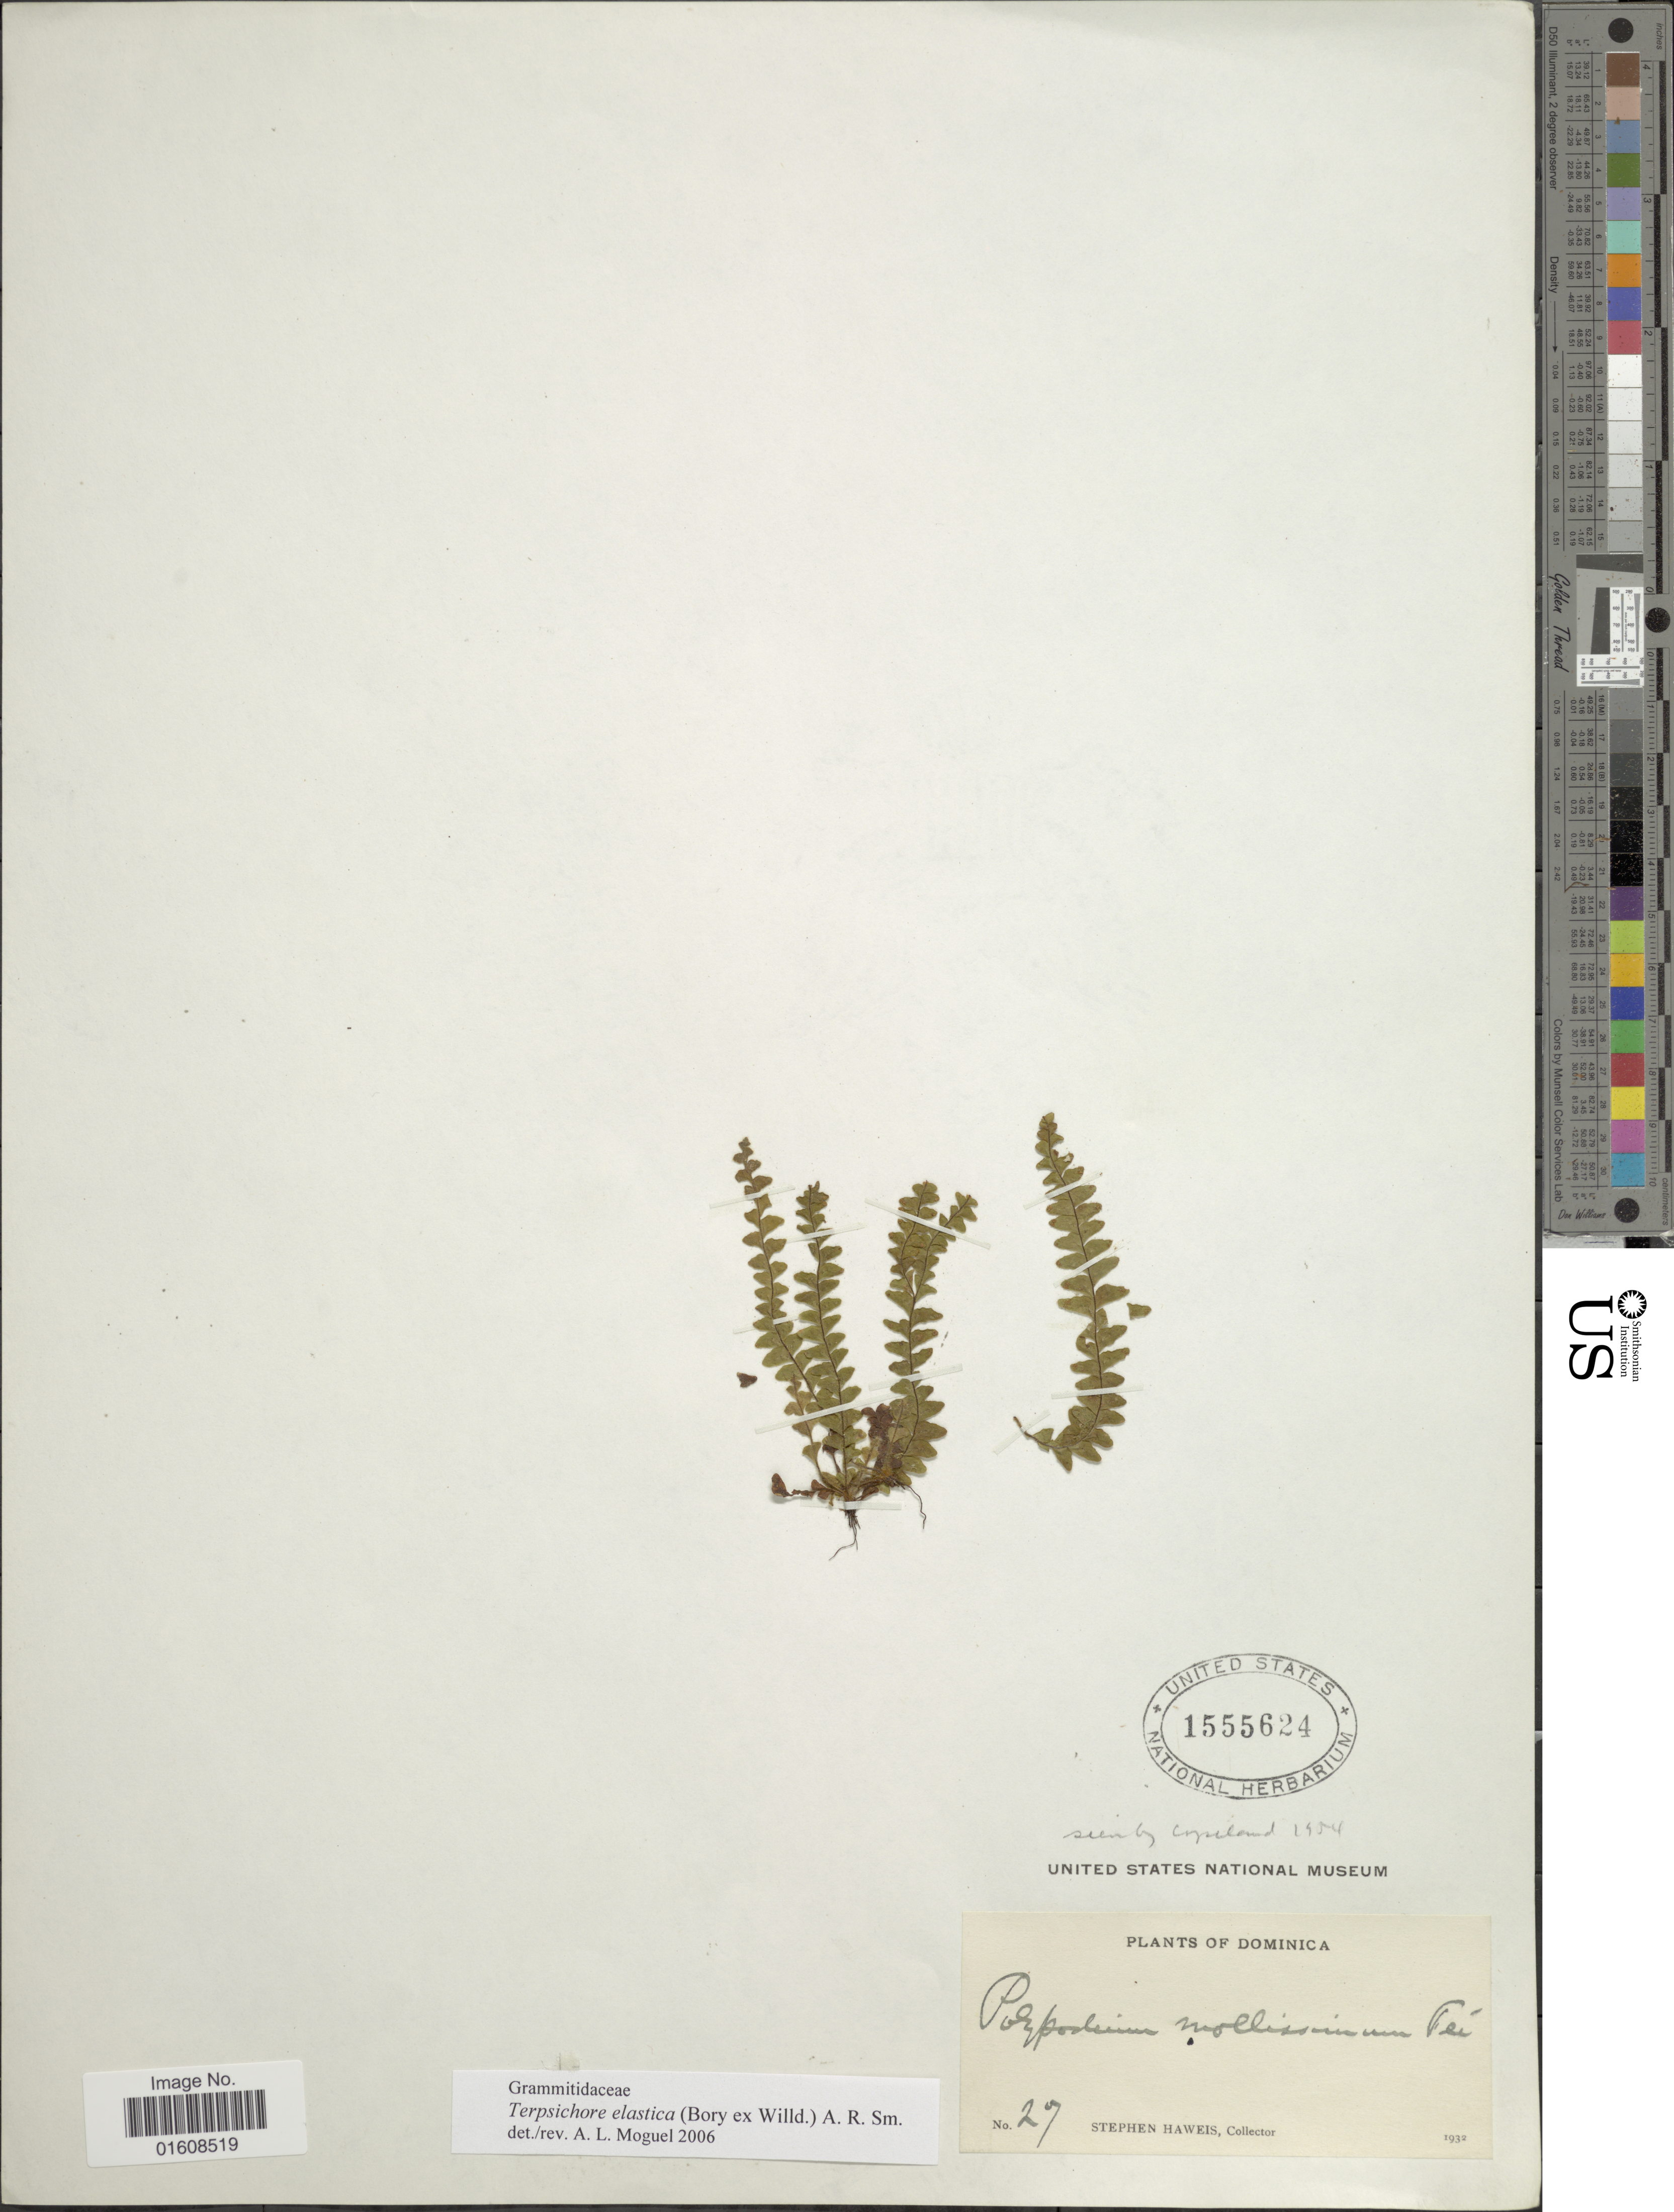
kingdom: Plantae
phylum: Tracheophyta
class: Polypodiopsida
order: Polypodiales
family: Polypodiaceae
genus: Alansmia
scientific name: Alansmia elastica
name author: (Bory ex Willd.) Moguel & M. Kessler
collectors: S. Haweis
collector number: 27*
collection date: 1932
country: Dominica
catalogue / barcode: US 1555624